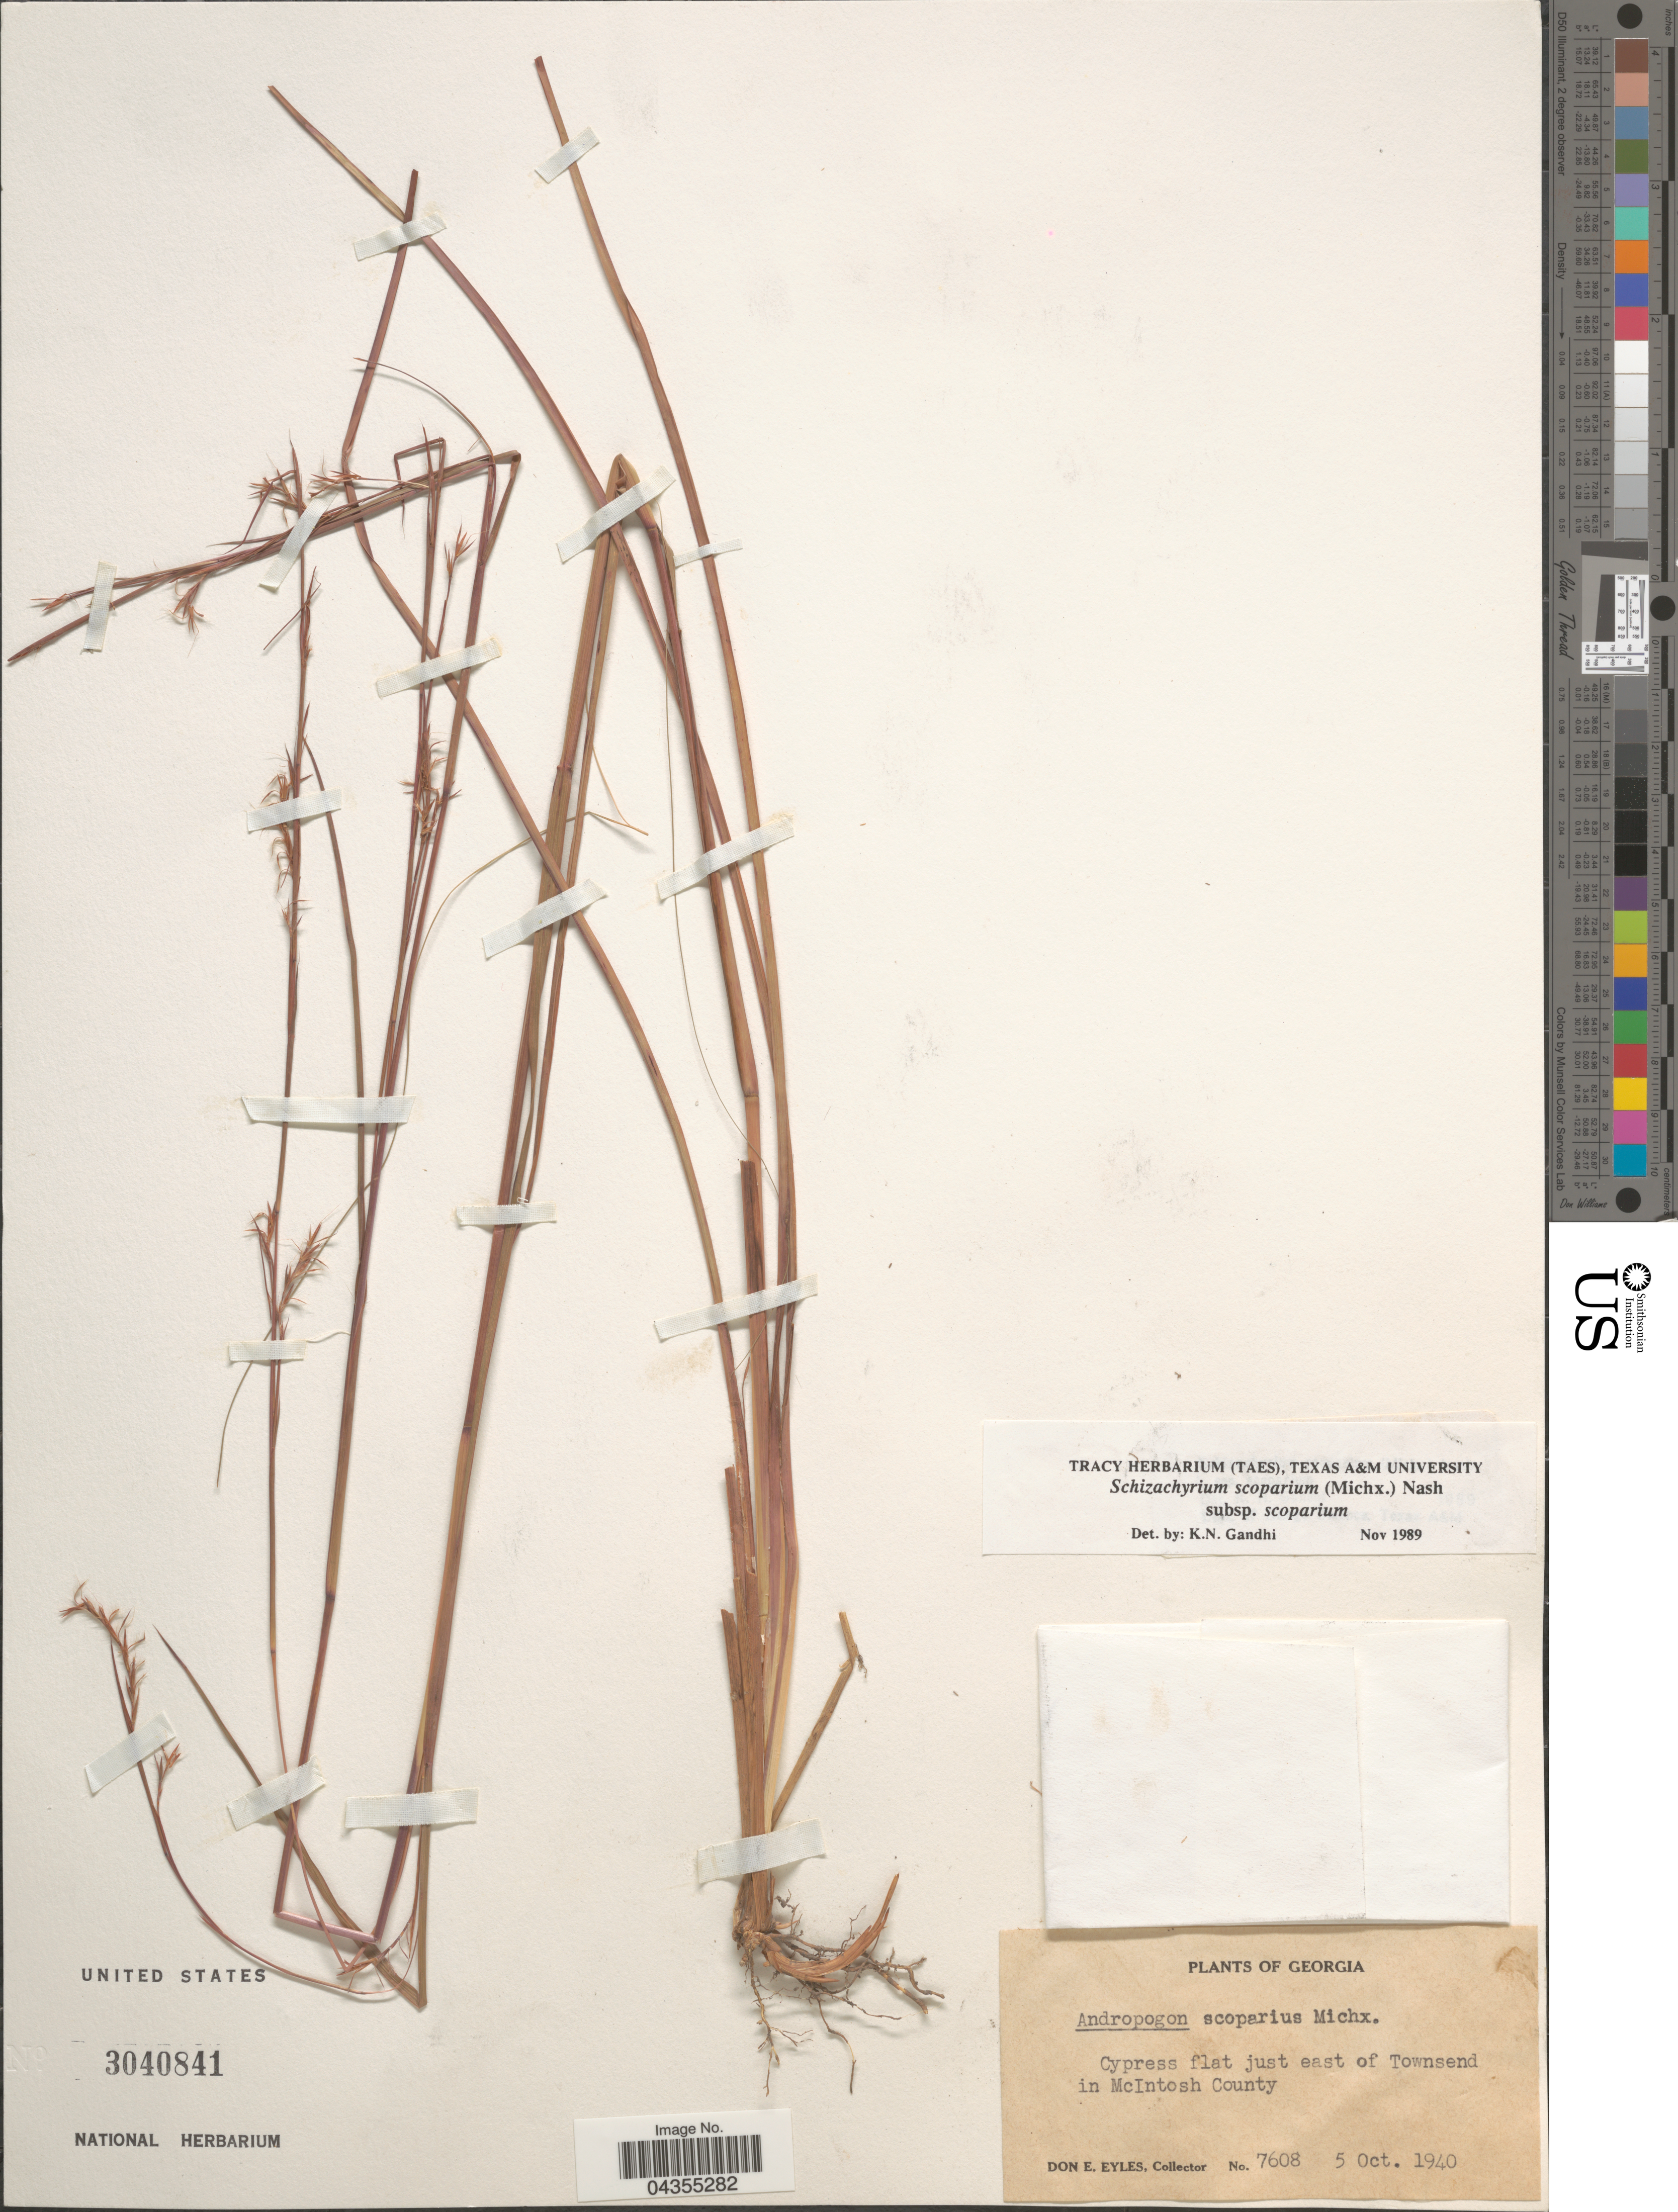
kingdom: Plantae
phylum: Tracheophyta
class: Liliopsida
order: Poales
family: Poaceae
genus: Schizachyrium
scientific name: Schizachyrium scoparium var. scoparium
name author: (Michx.) Nash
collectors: D. Eyles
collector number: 7608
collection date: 1940-10-05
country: United States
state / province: Georgia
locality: Cypress flat just east of Townsend in McIntosh County.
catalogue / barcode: US 3040841